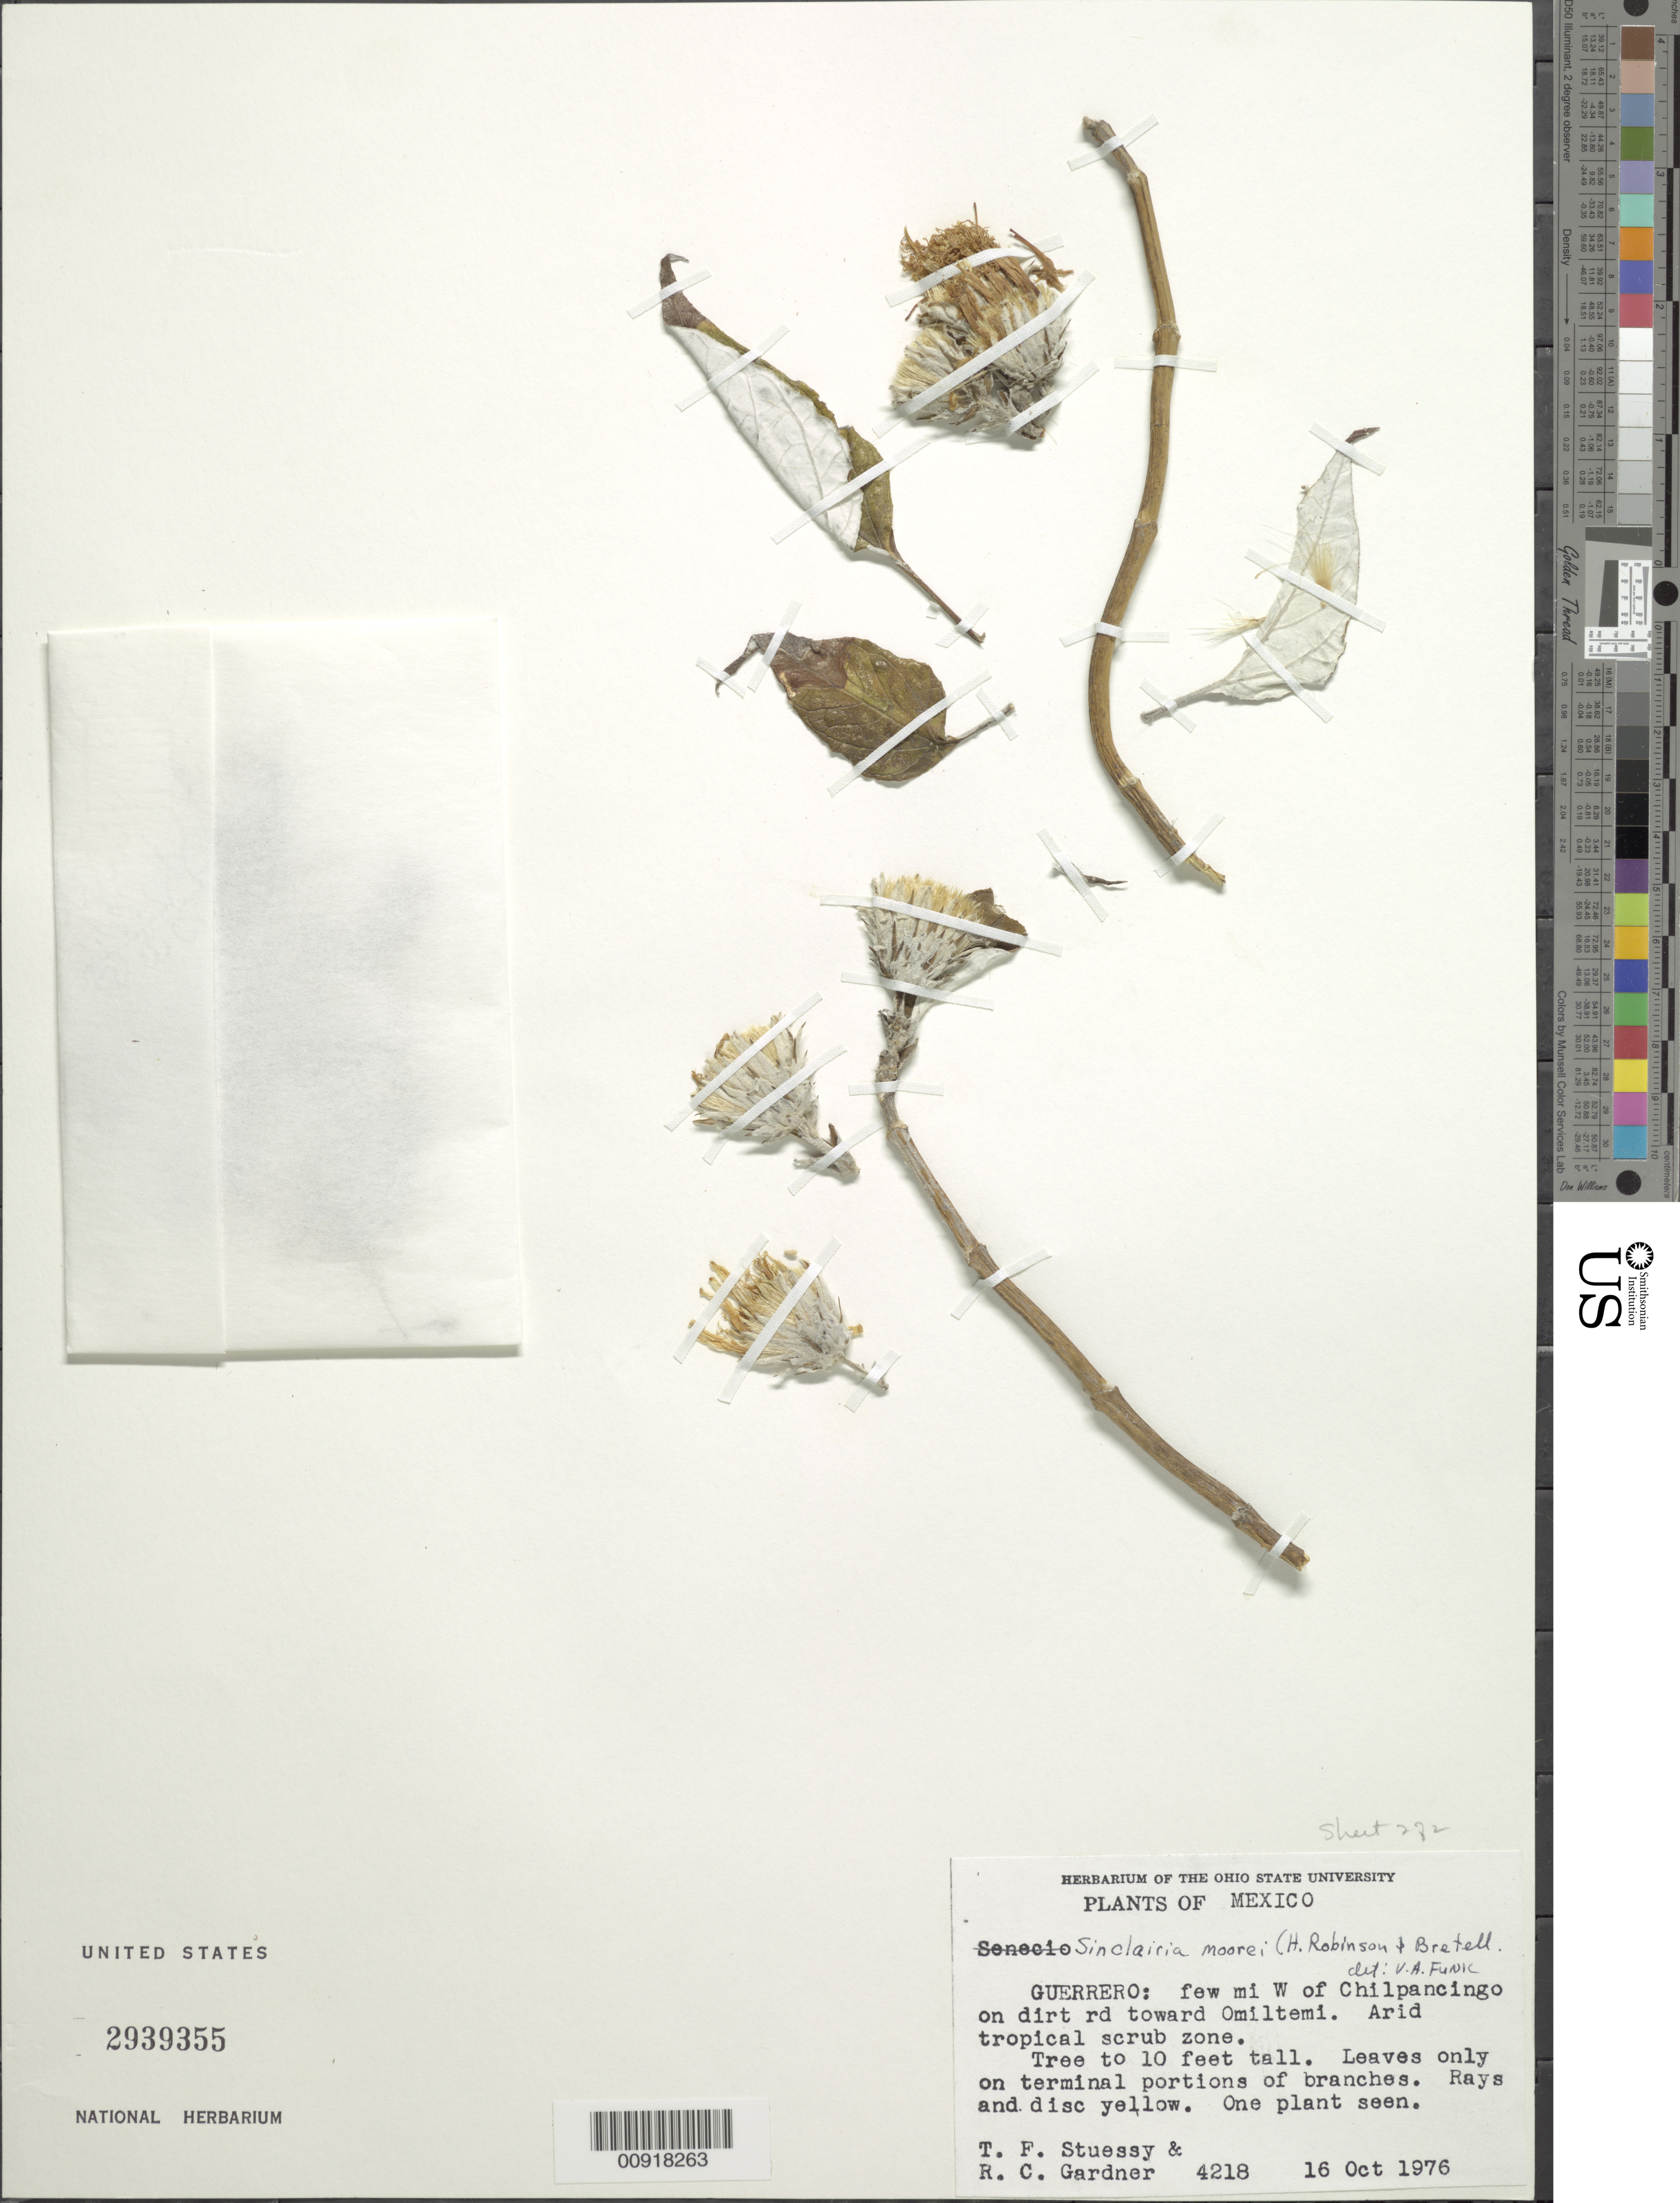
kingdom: Plantae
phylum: Tracheophyta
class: Magnoliopsida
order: Asterales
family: Asteraceae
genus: Sinclairia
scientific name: Sinclairia moorei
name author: H. Rob. & Brettell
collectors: T. Stuessy & R. C. Gardner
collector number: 4218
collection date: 1976-10-16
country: Mexico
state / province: Guerrero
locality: Guerrero: few mi W of Chilpancingo on dirt rd toward Omiltemi.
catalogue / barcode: US 2939355